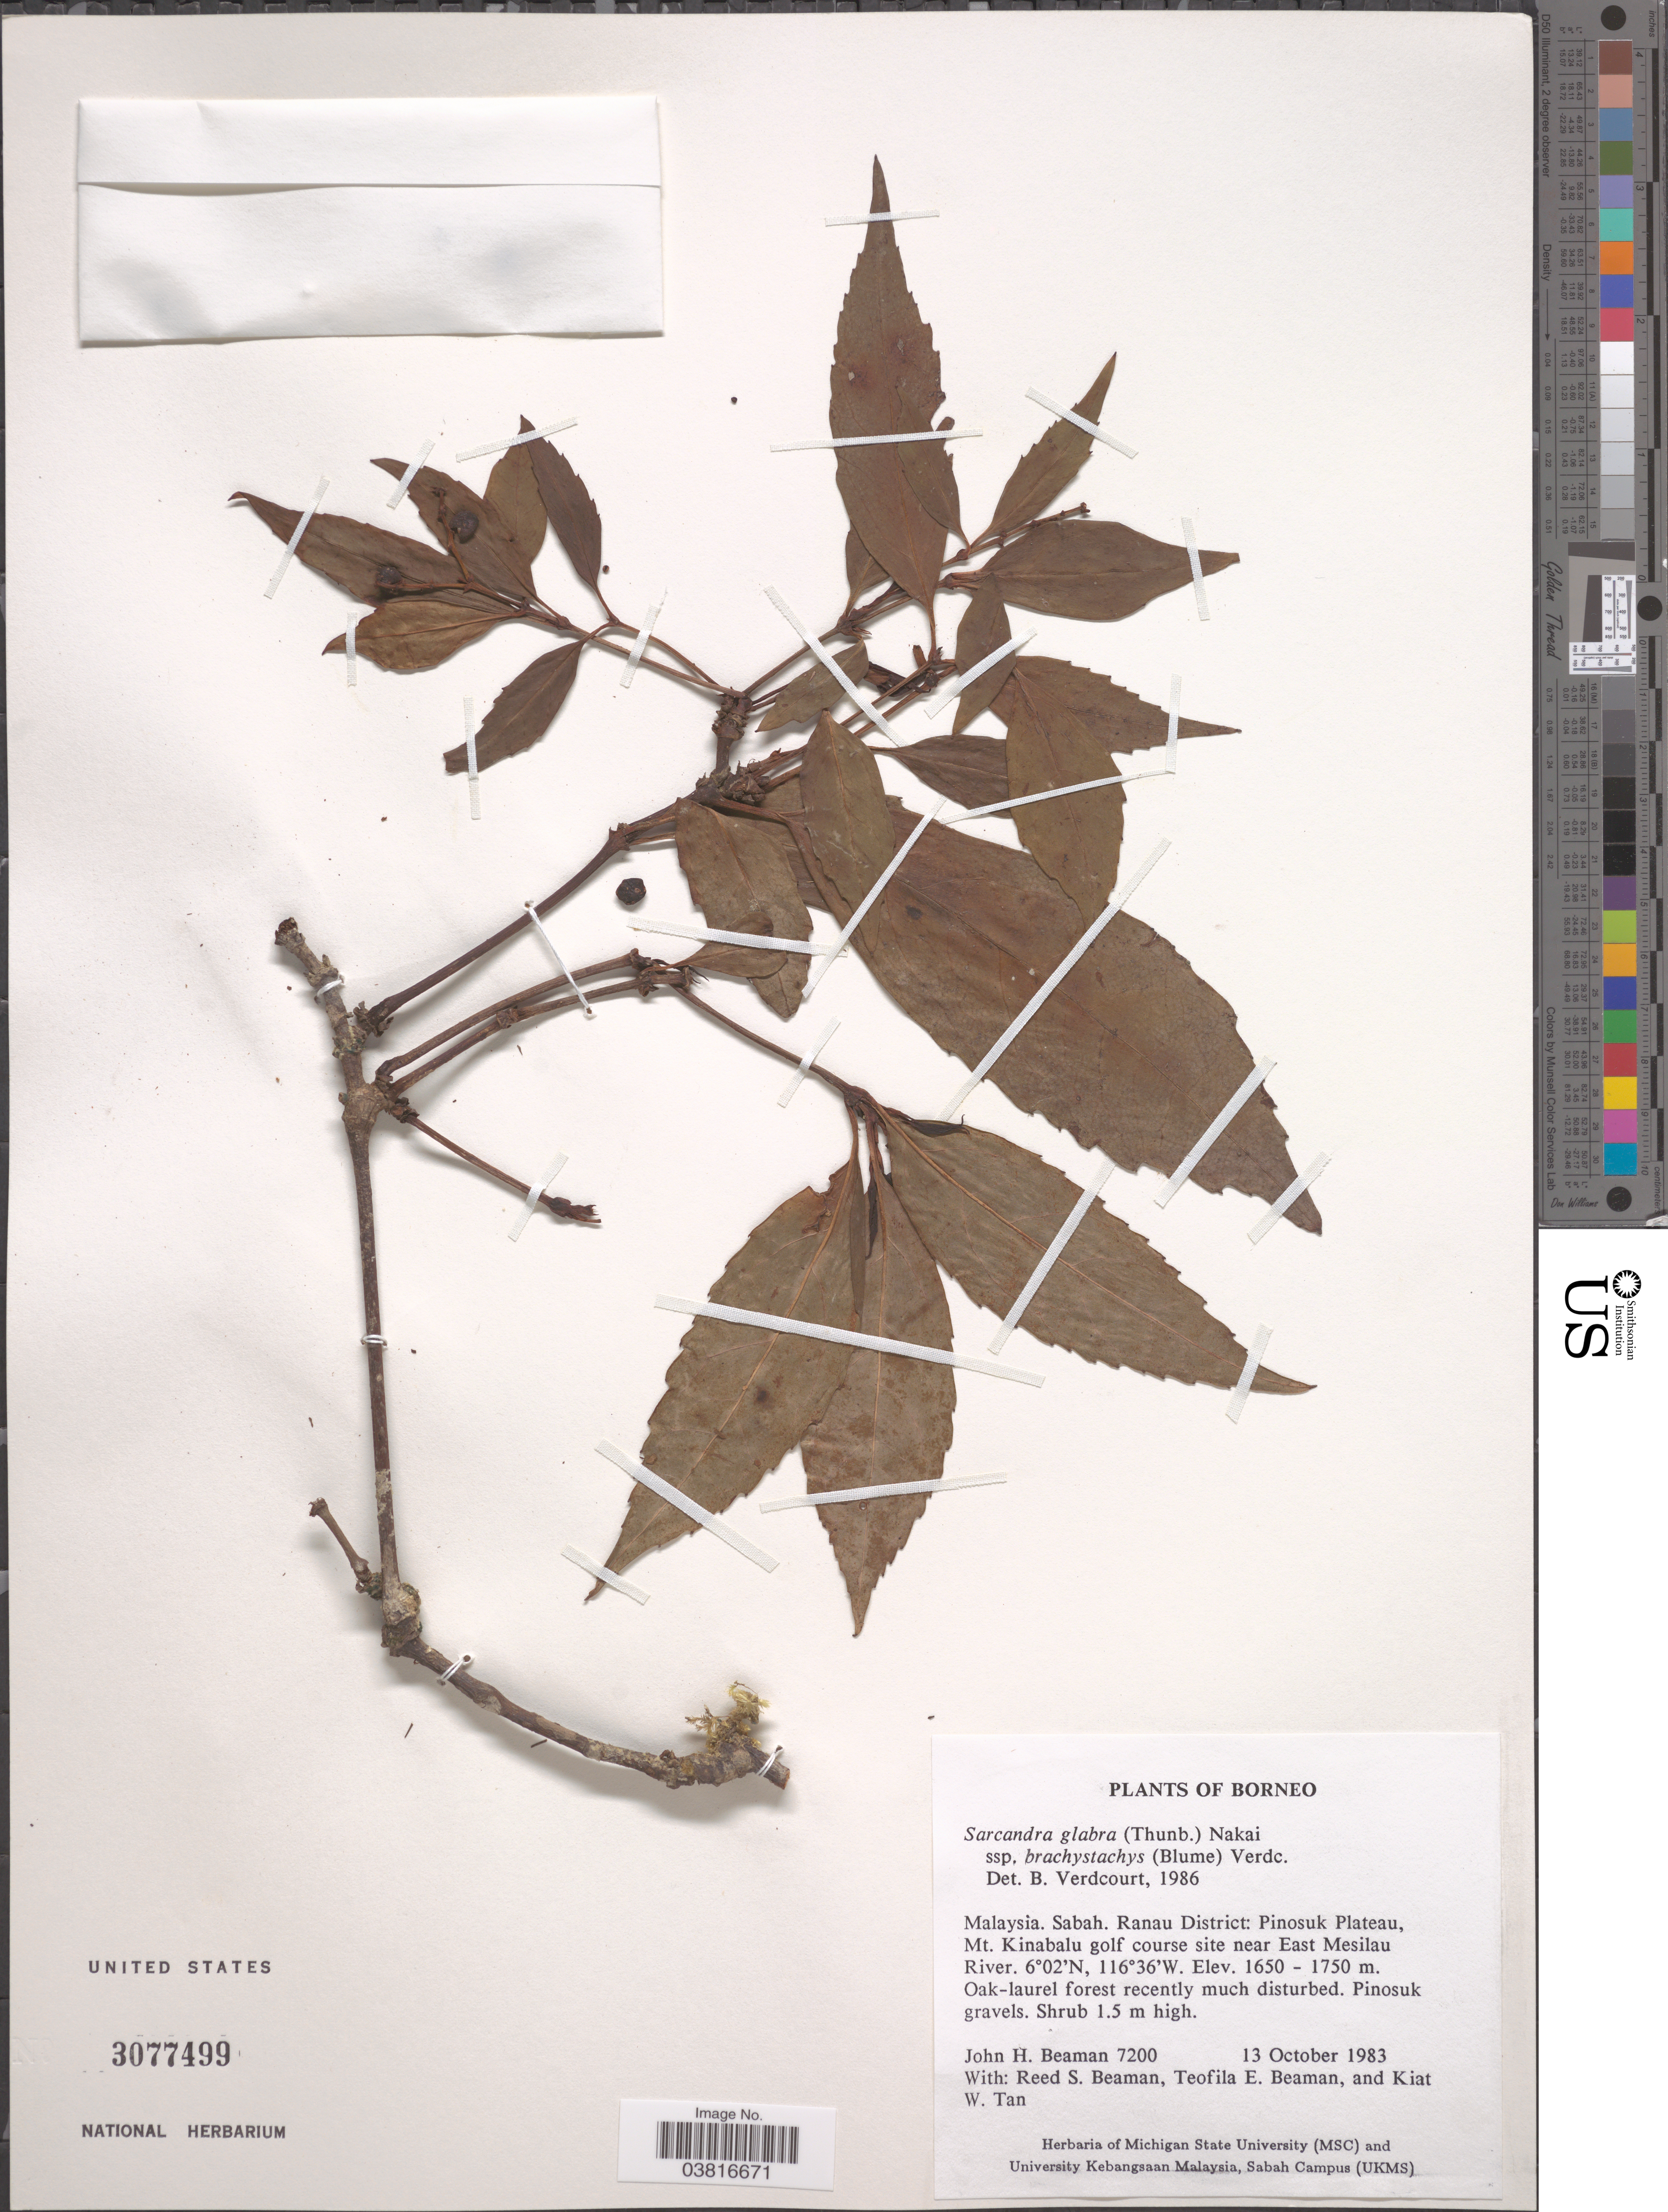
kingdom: Plantae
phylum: Tracheophyta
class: Magnoliopsida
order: Chloranthales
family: Chloranthaceae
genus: Sarcandra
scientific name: Sarcandra glabra subsp. brachystachys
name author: (Blume) Verdc.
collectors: J. H. Beaman, R. S. Beaman, T. E. Beaman & K. Tan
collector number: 7200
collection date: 1983-10-13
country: Malaysia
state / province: Sabah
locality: Borneo. Ranau District: Pinosuk Plateau, Mt. Kinabalu golf course site near East Mesilau River.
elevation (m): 1650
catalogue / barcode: US 3077499